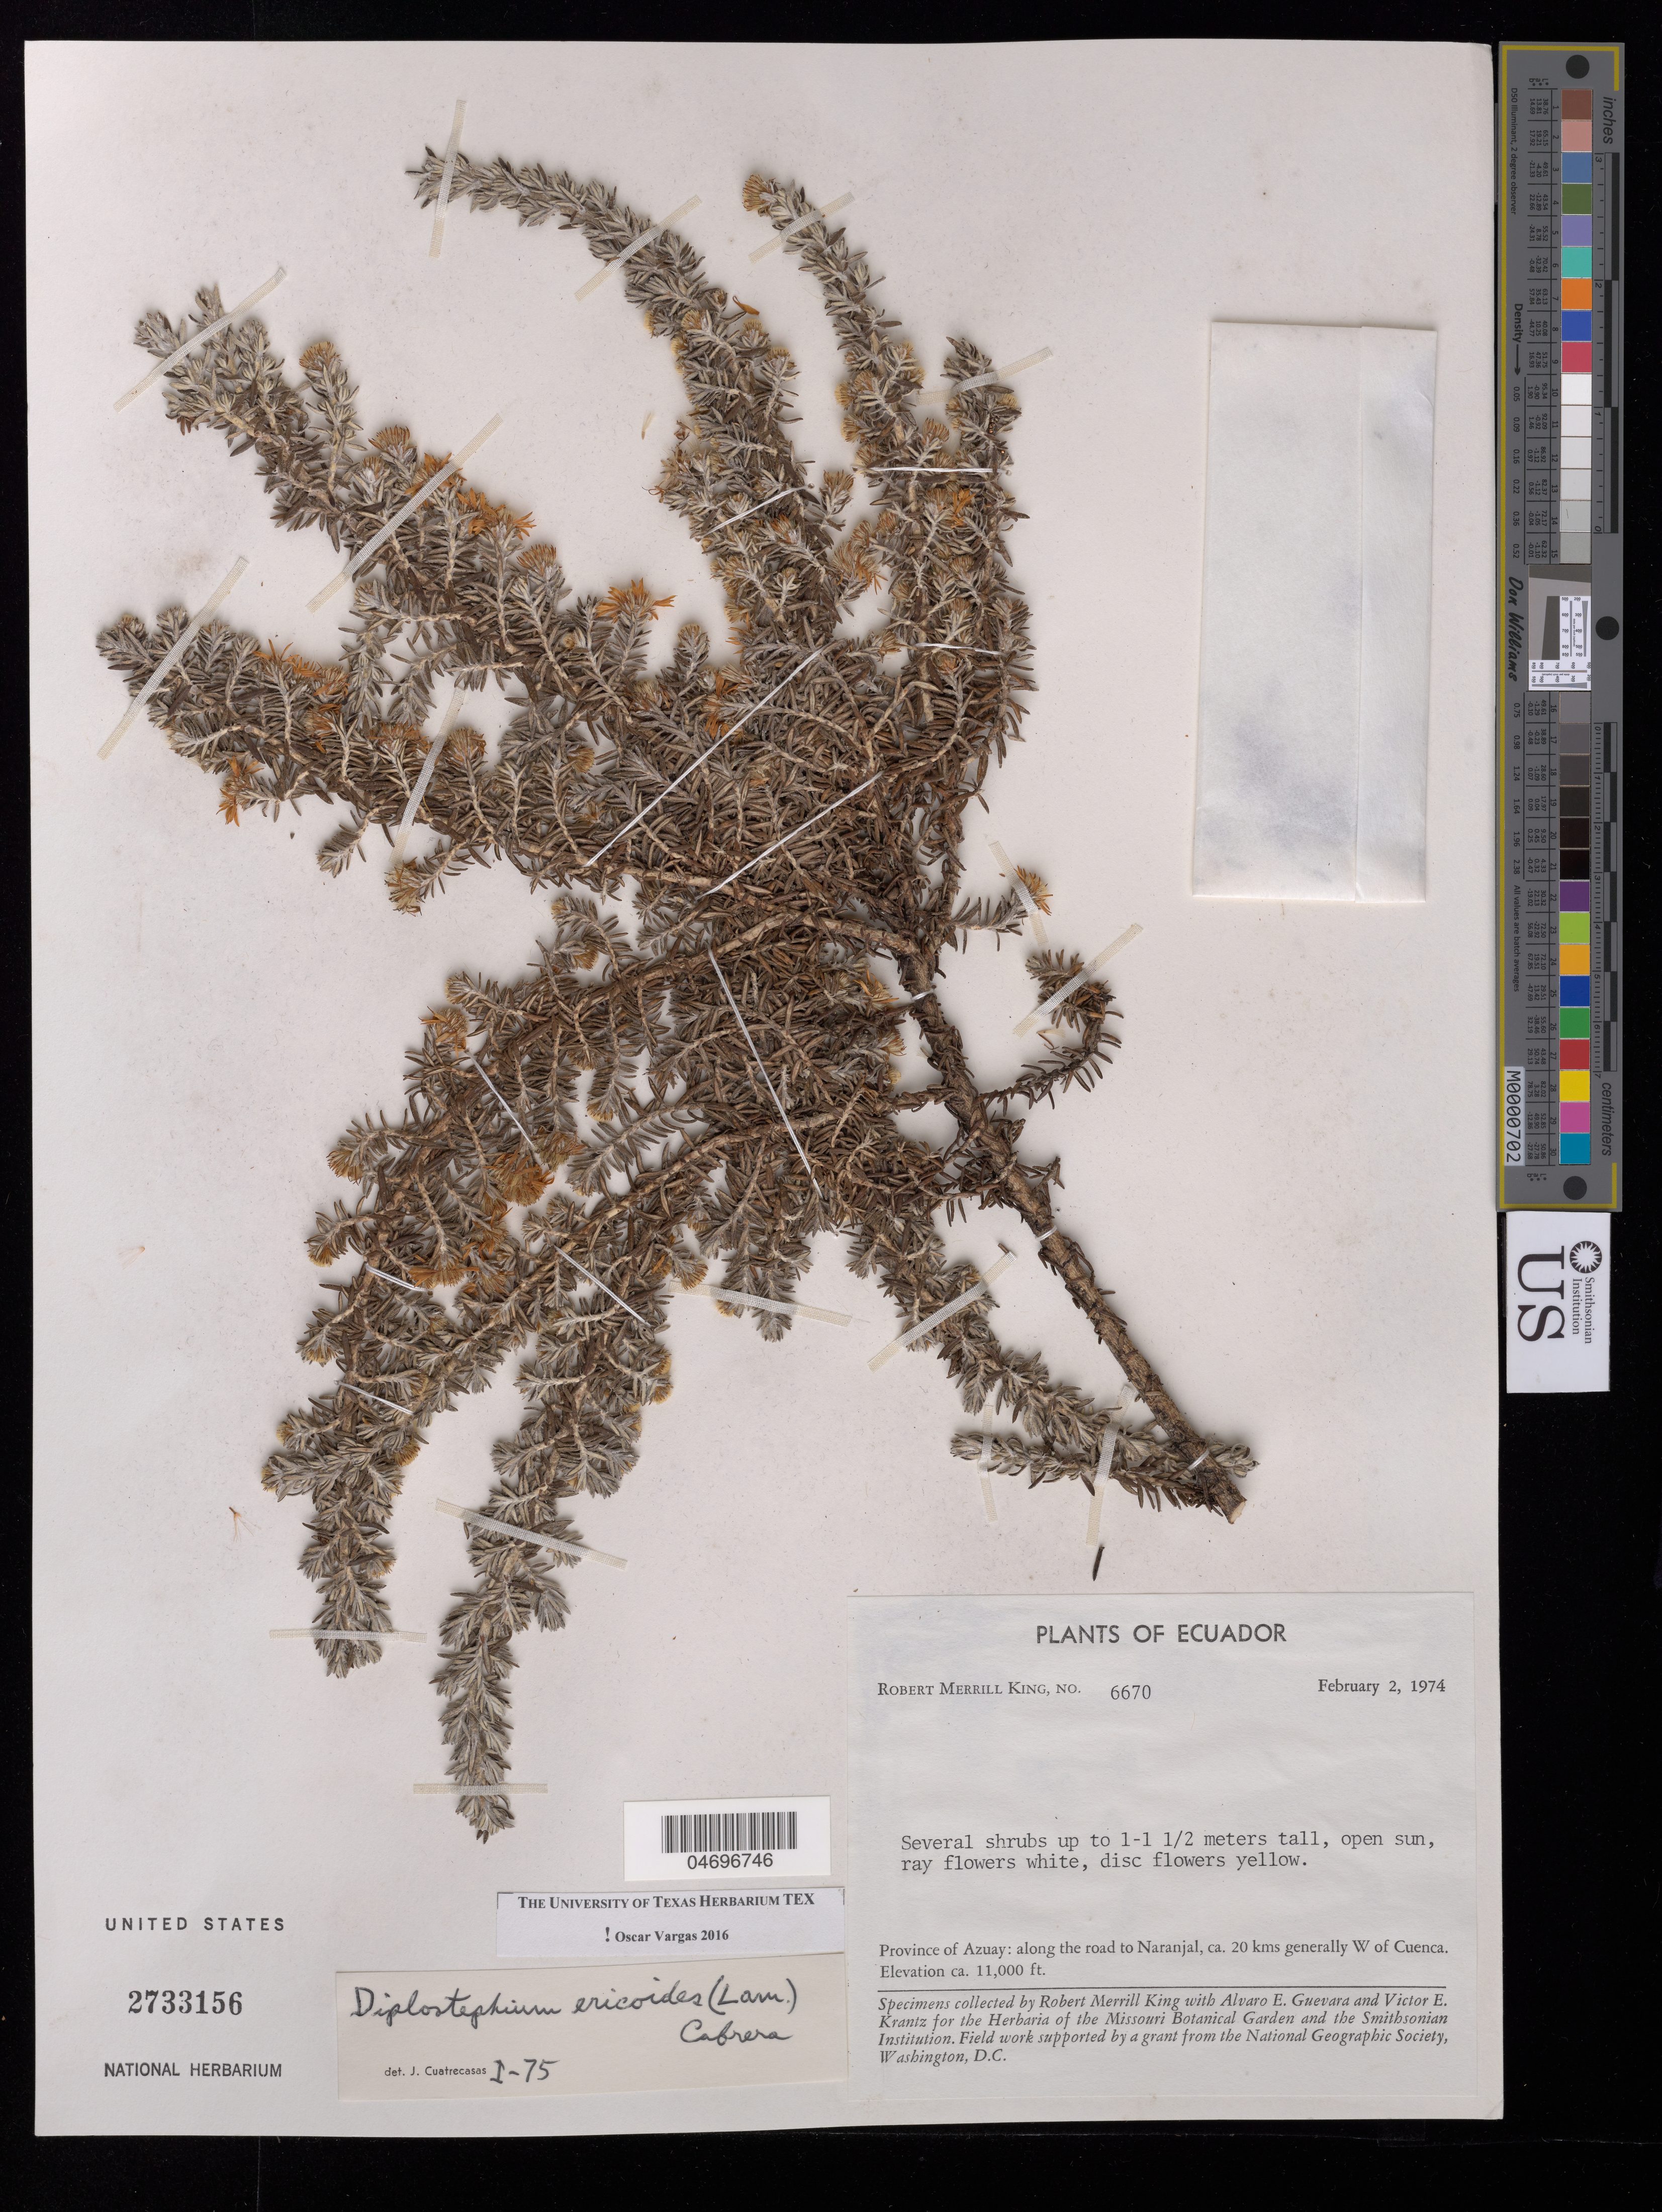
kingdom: Plantae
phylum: Tracheophyta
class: Magnoliopsida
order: Asterales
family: Asteraceae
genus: Diplostephium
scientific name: Diplostephium ericoides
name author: (Lam.) Cabrera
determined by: Vargas, Oscar M.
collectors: R. M. King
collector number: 6670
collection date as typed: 02 Feb 1974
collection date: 1974-02-02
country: Ecuador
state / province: Azuay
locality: Road to Naranjal, 20 km W of Cuenca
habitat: open sun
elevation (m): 3353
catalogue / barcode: US 2733156